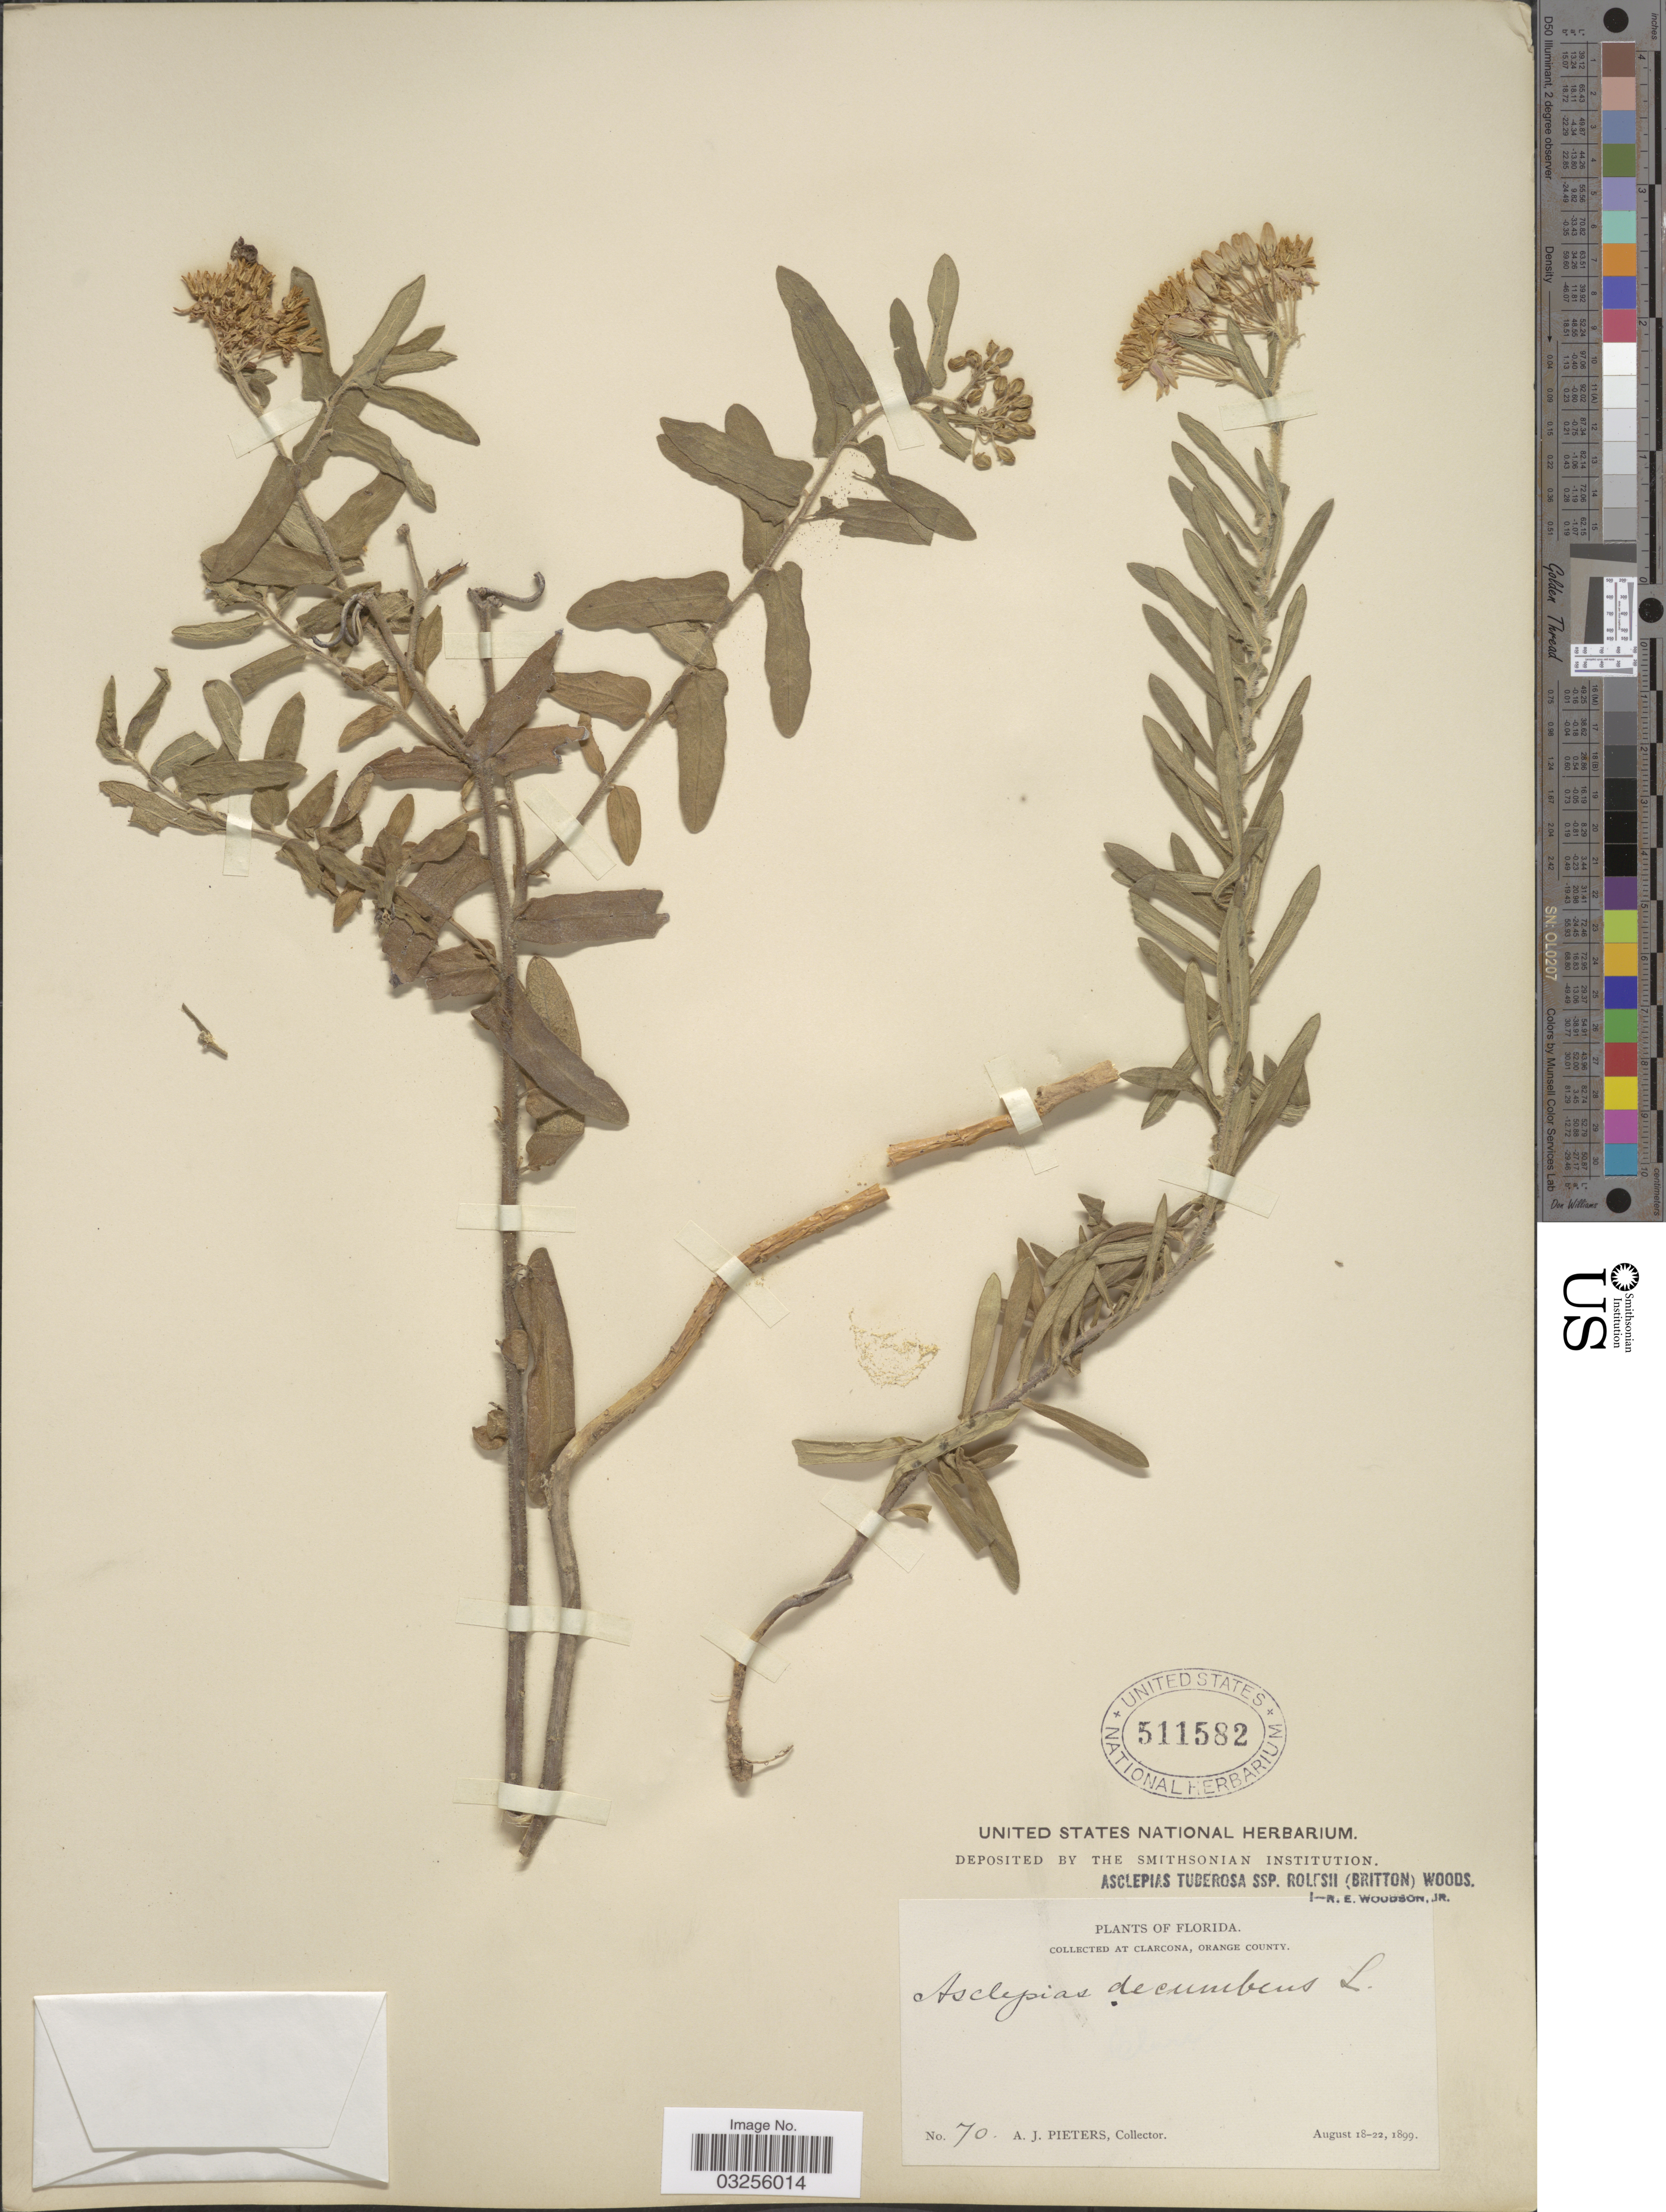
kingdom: Plantae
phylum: Tracheophyta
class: Magnoliopsida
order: Gentianales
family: Apocynaceae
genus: Asclepias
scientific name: Asclepias tuberosa var. rolfsii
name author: ( ex Vail) Shinners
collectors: A. Pieters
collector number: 70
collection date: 1899-08-18/1899-08-22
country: United States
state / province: Florida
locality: At Clarcona, Orange County.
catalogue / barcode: US 511582